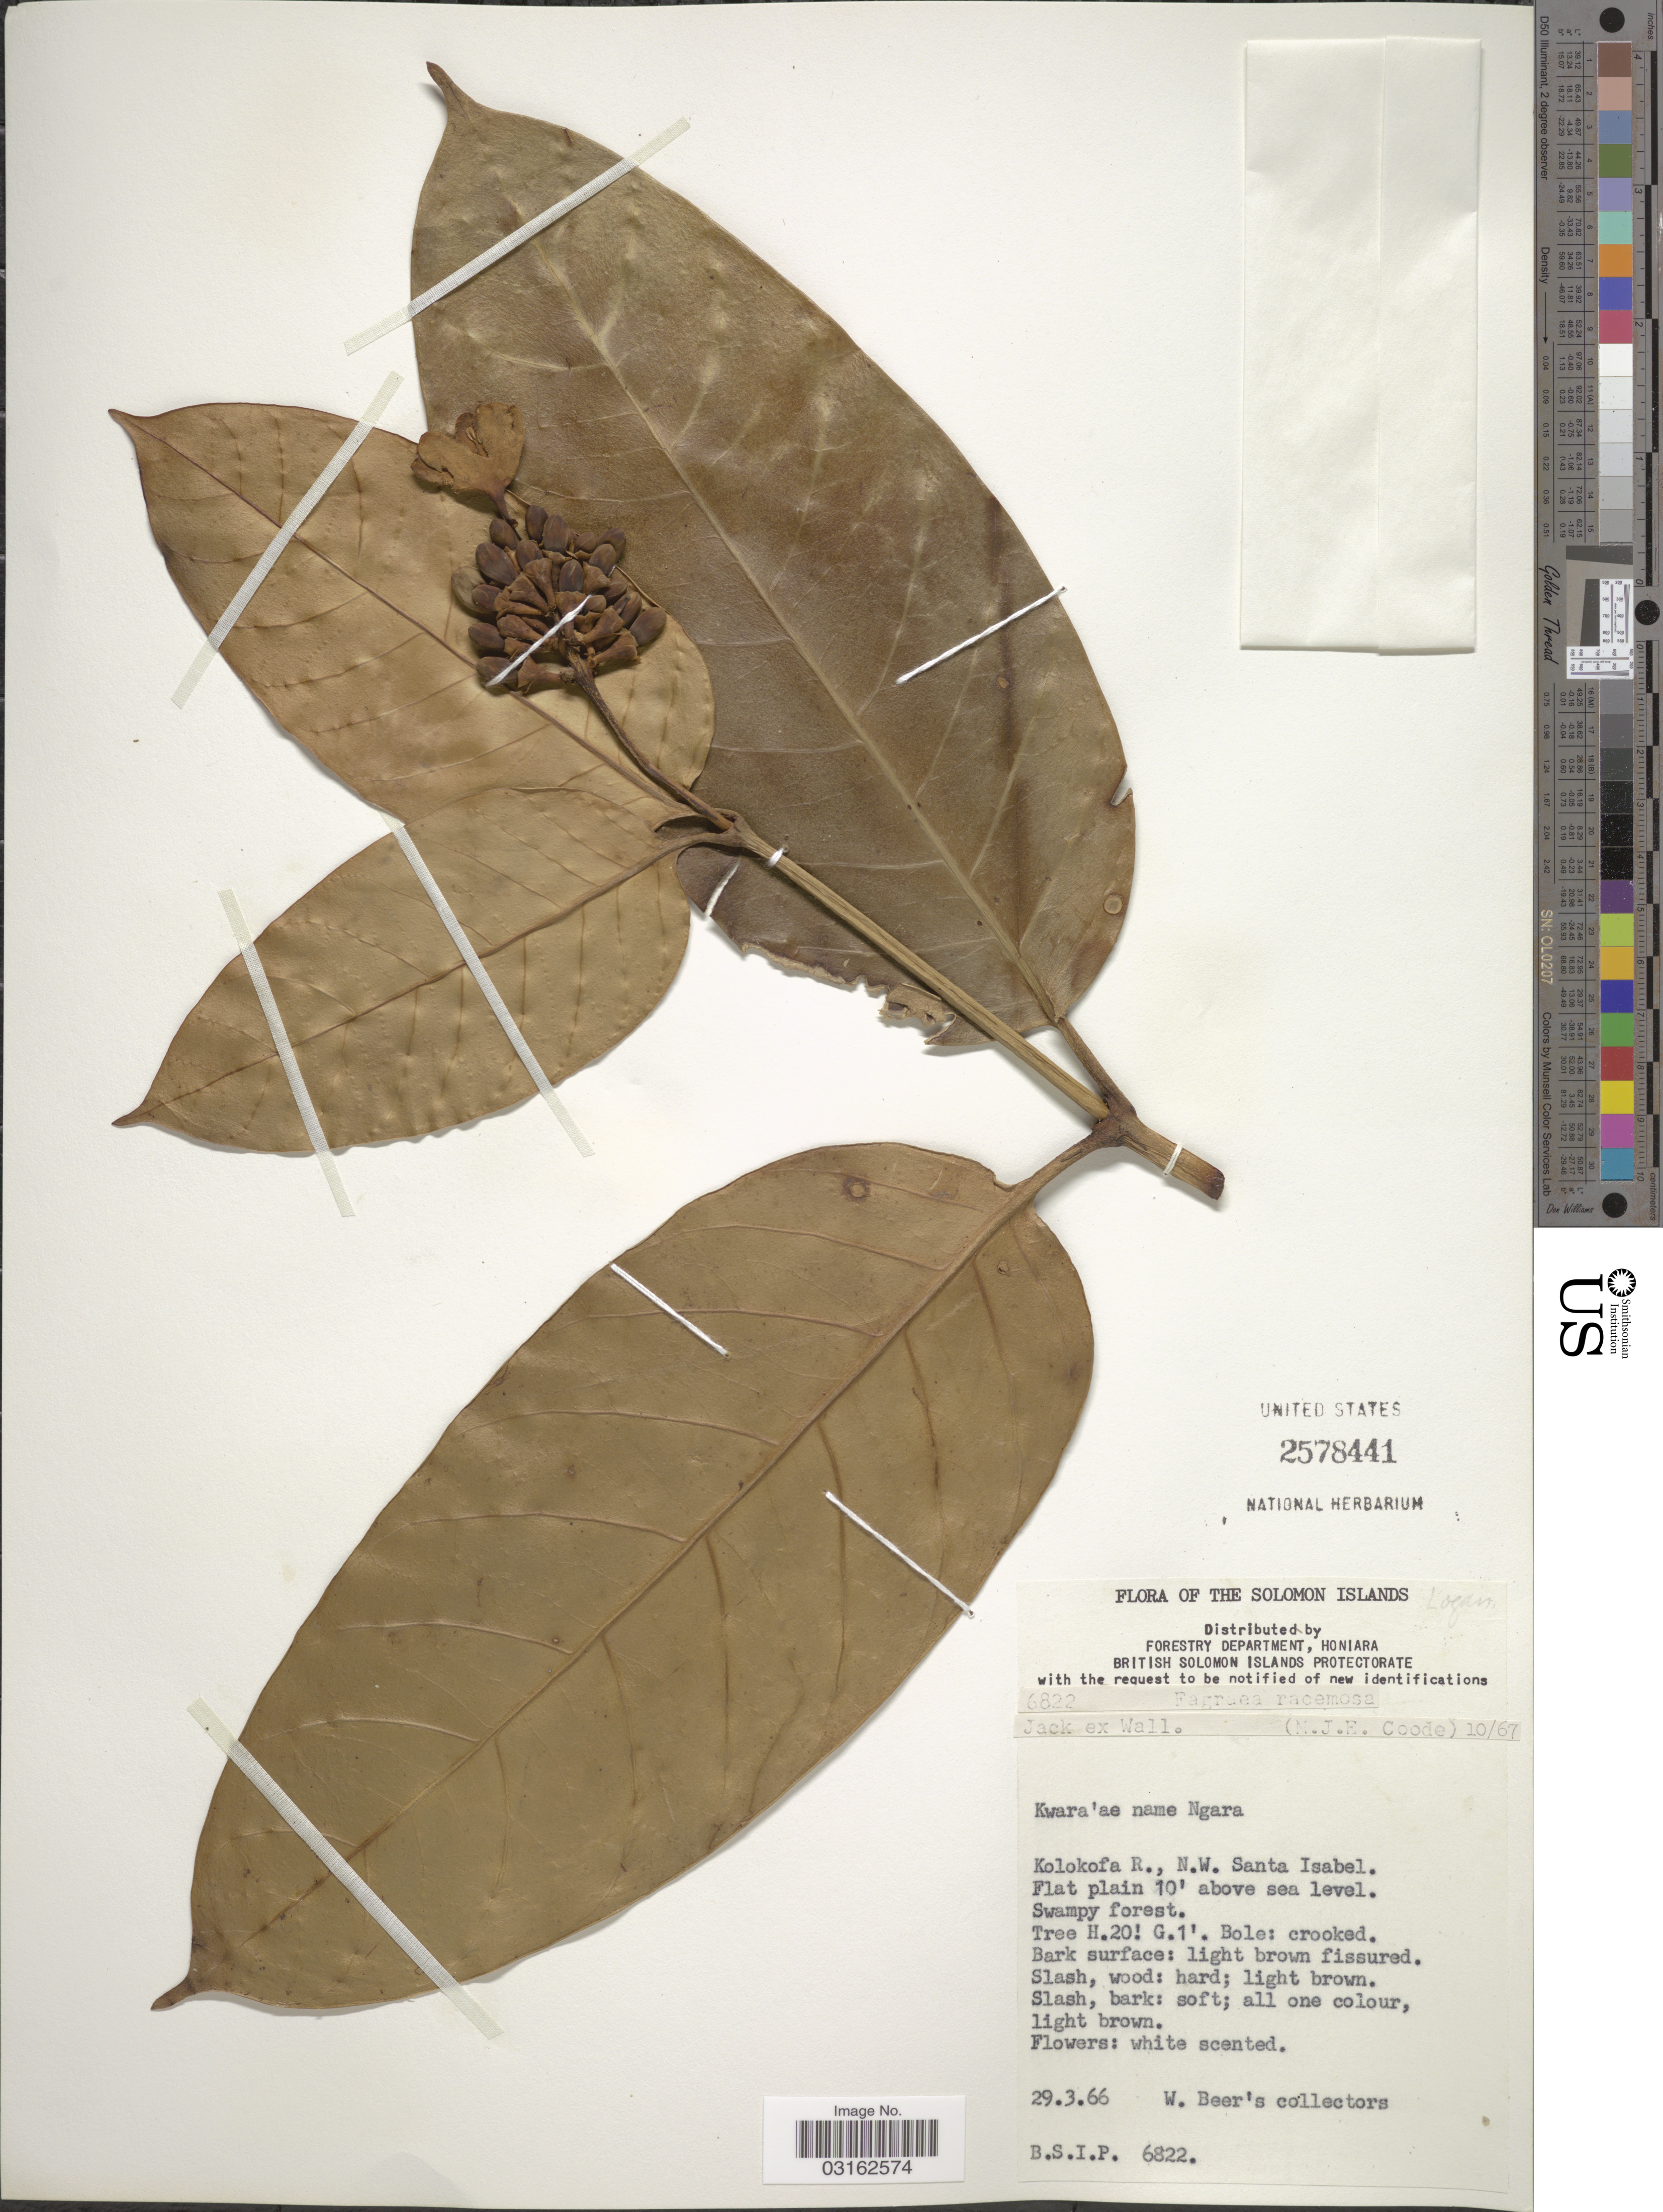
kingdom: Plantae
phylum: Tracheophyta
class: Magnoliopsida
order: Gentianales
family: Gentianaceae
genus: Fagraea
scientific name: Fagraea racemosa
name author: Jack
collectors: W. Beer's Collectors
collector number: B.S.I.P.6822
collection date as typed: Transcribed d/m/y: 29/3/66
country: Solomon Islands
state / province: Solomon Islands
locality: The Solomon Islands. Kolokofa R., N. W. Santa Isabel.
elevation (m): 3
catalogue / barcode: US 2578441